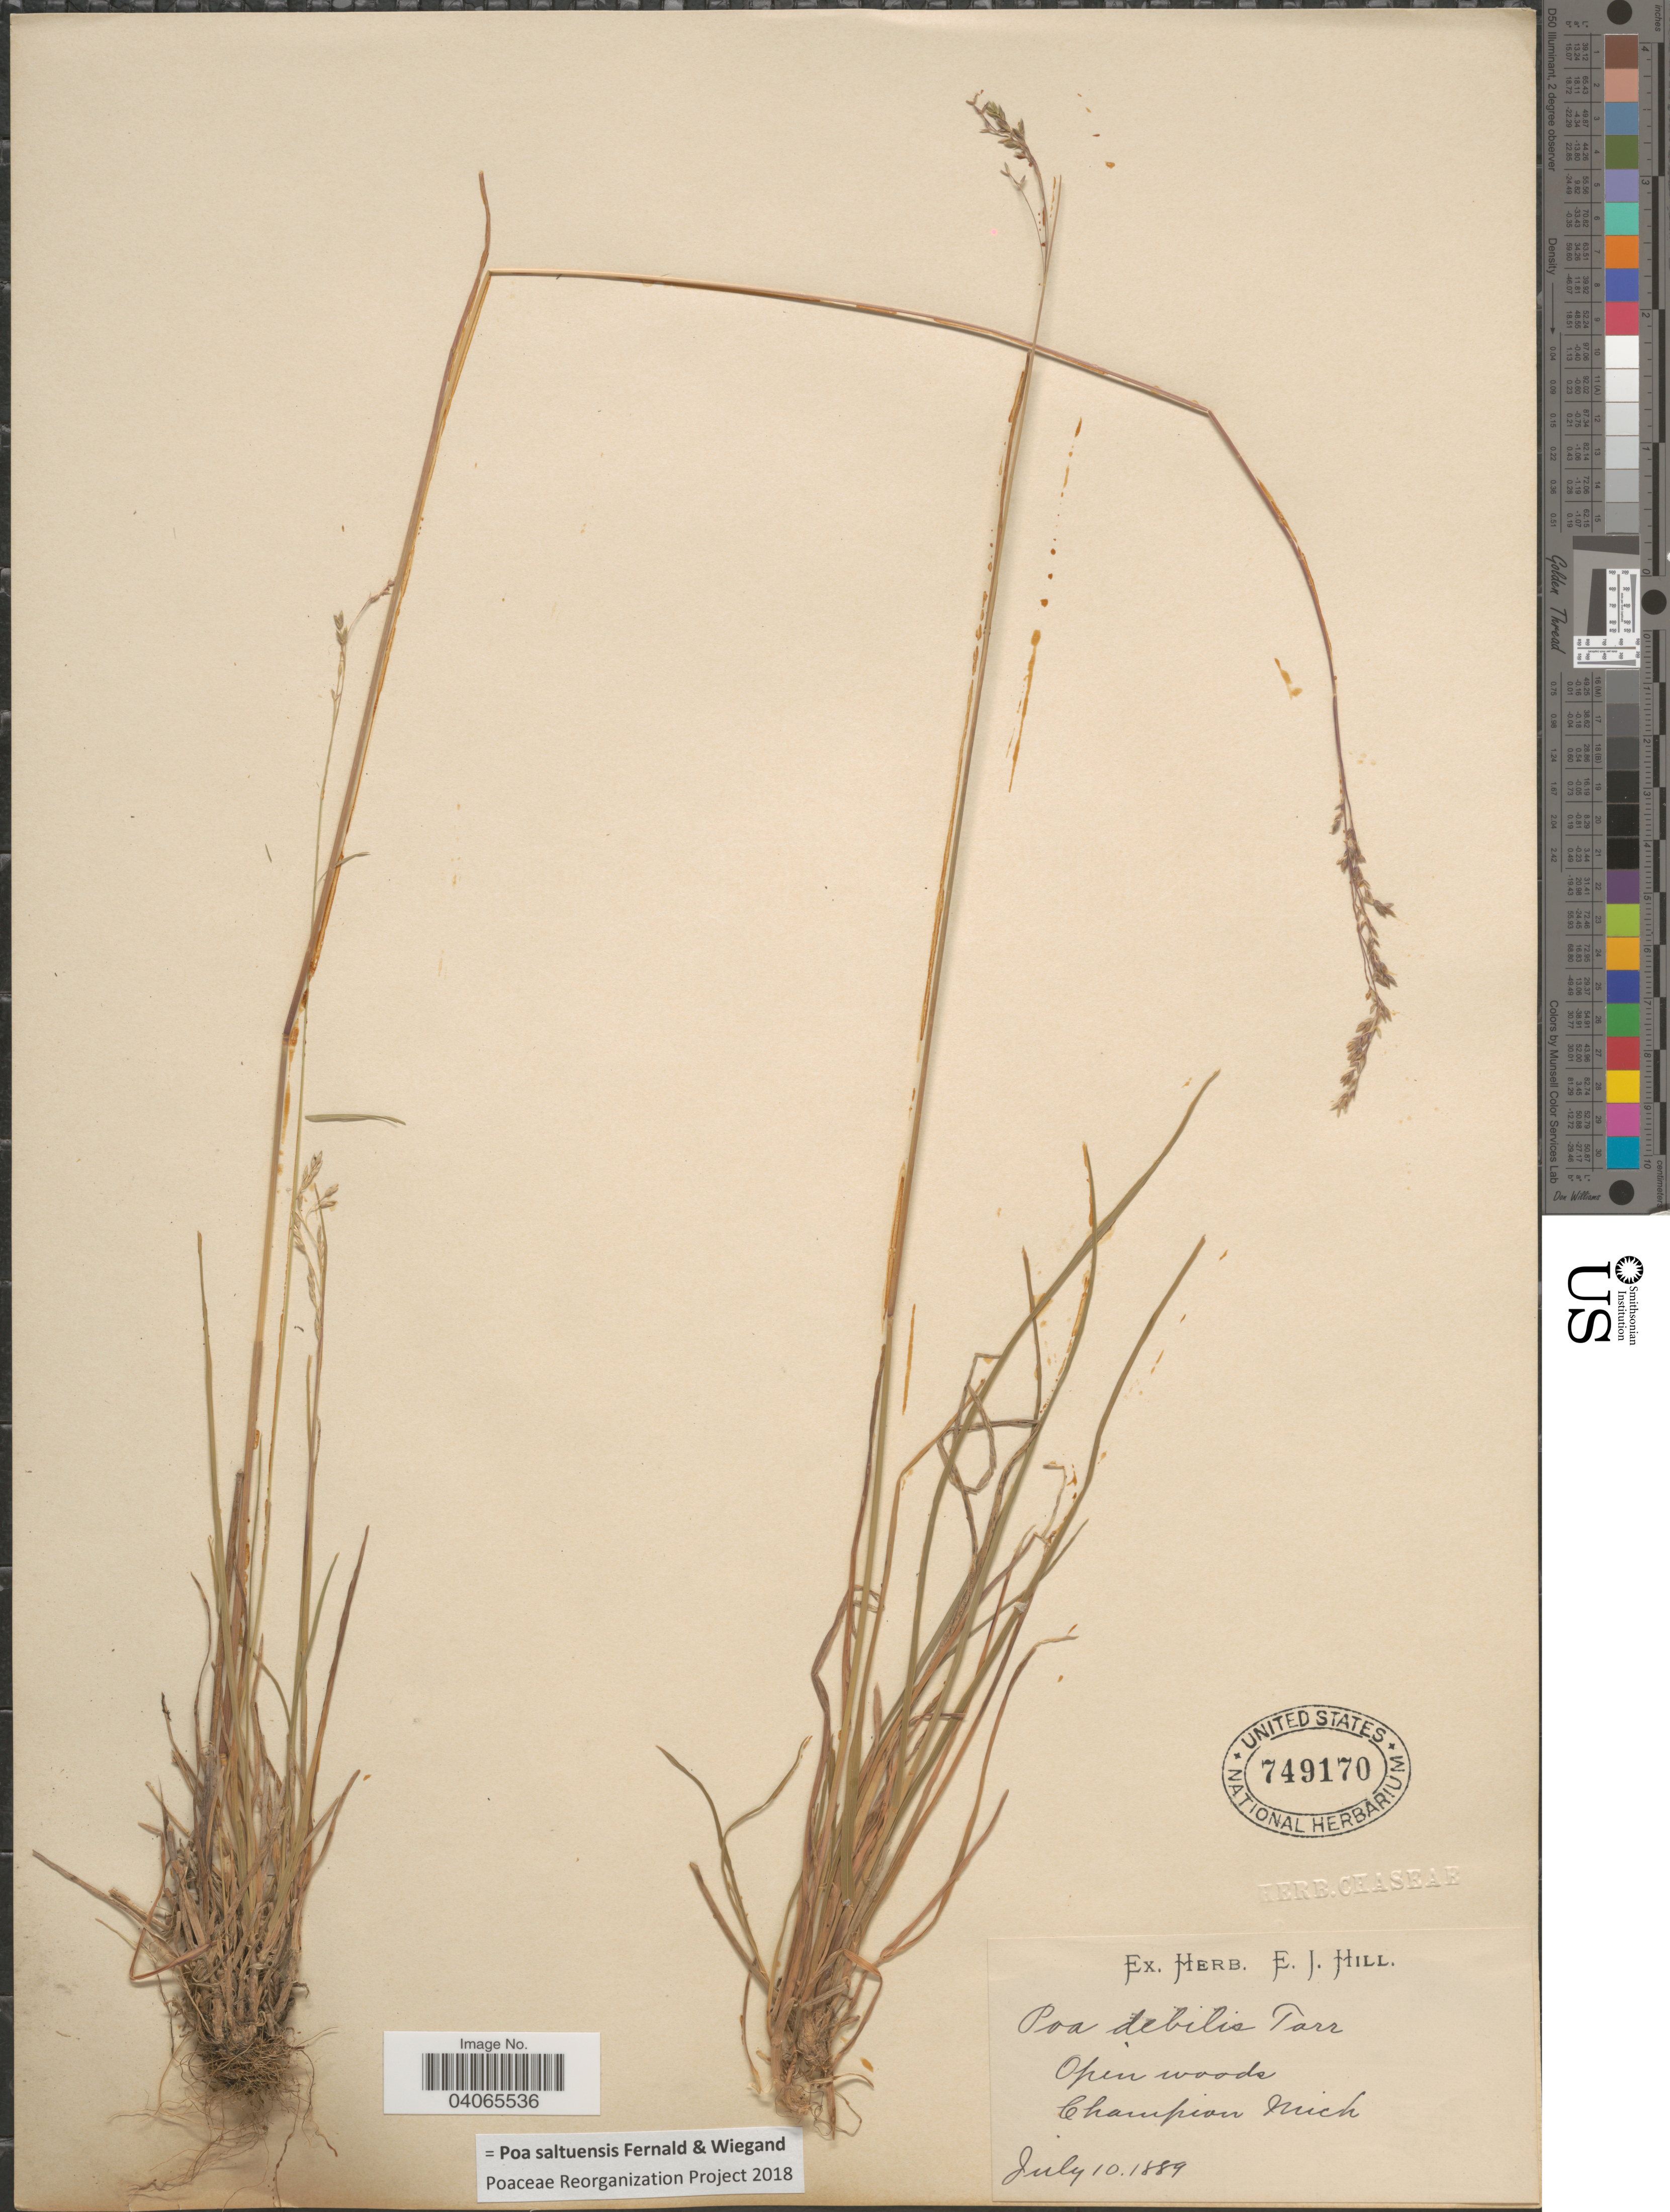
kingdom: Plantae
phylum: Tracheophyta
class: Liliopsida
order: Poales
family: Poaceae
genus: Poa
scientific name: Poa saltuensis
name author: Fernald & Wiegand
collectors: Ex herb. E. J. Hill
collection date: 1889-07-10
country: United States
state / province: Michigan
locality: Champion.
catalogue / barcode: US 749170